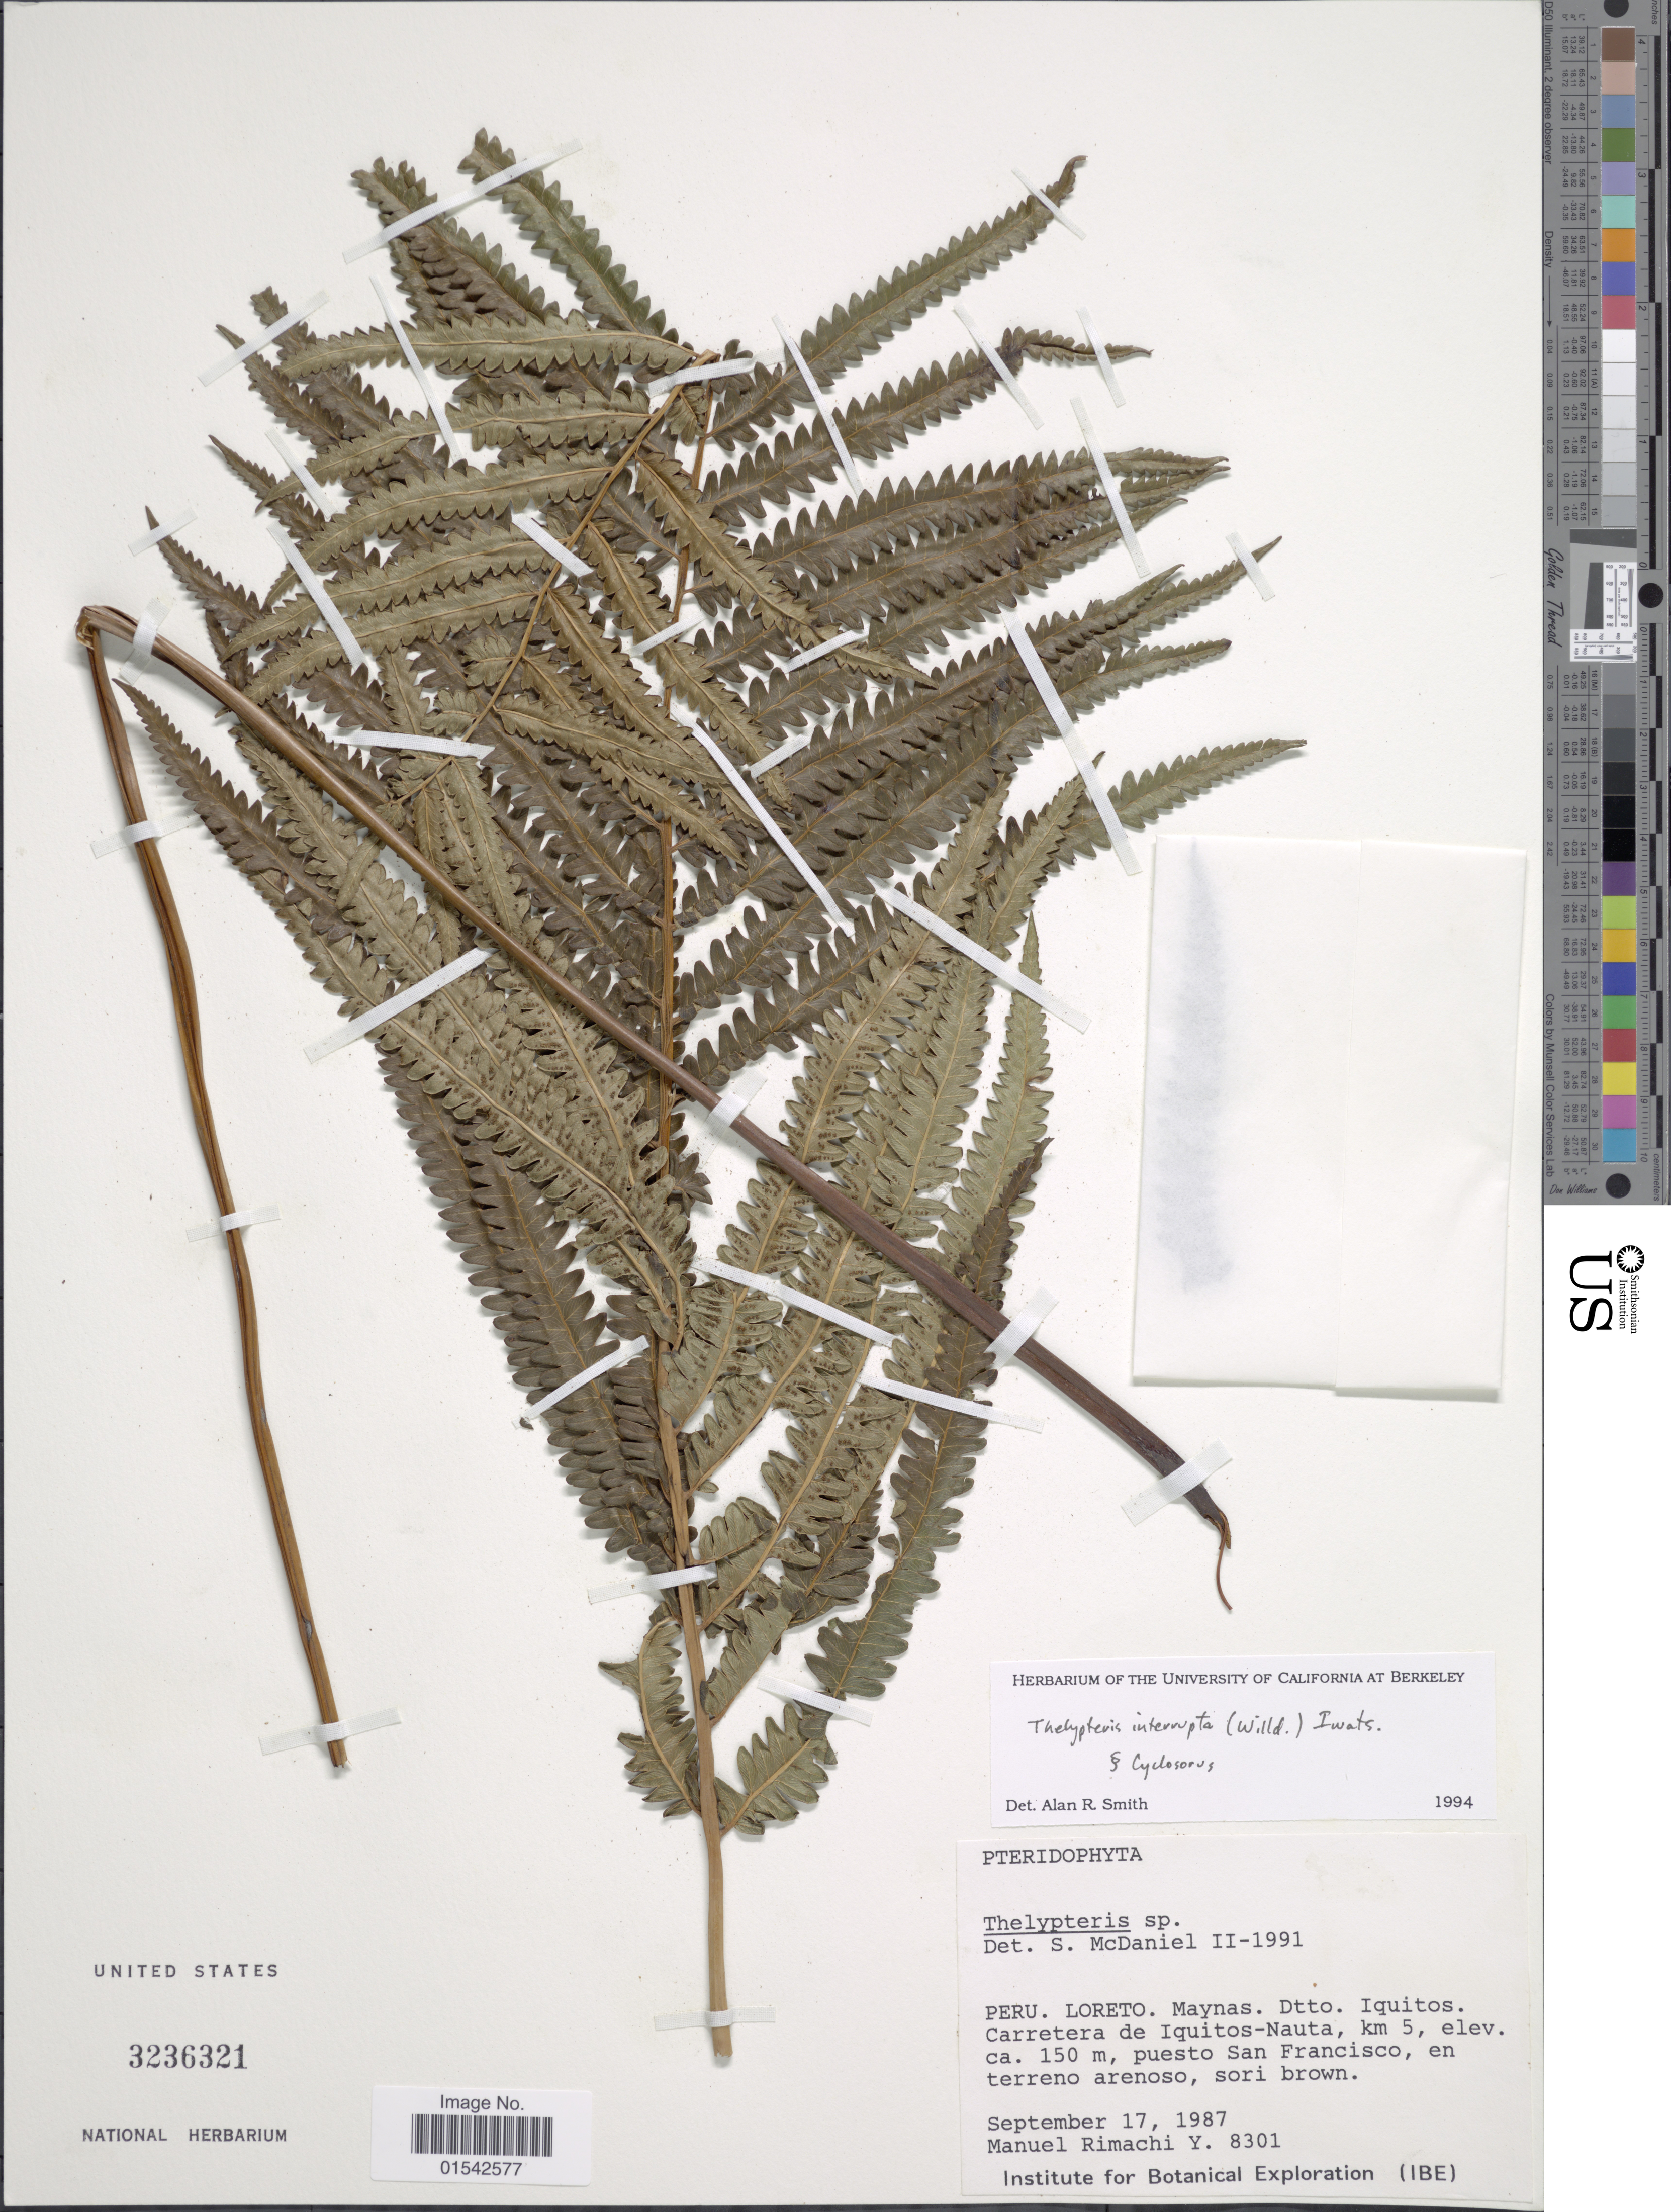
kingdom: Plantae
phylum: Tracheophyta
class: Polypodiopsida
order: Polypodiales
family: Thelypteridaceae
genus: Cyclosorus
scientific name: Cyclosorus interruptus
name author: (Willd.) H. Itô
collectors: M. Rimachi Y.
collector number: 8301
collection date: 1987-09-17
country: Peru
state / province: Loreto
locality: Maynas. Dtto. Iquitos. Carretera de Iquitos-Nauta, km 5, puesto san Francisco, en terreno arenoso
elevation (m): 150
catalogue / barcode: US 3236321